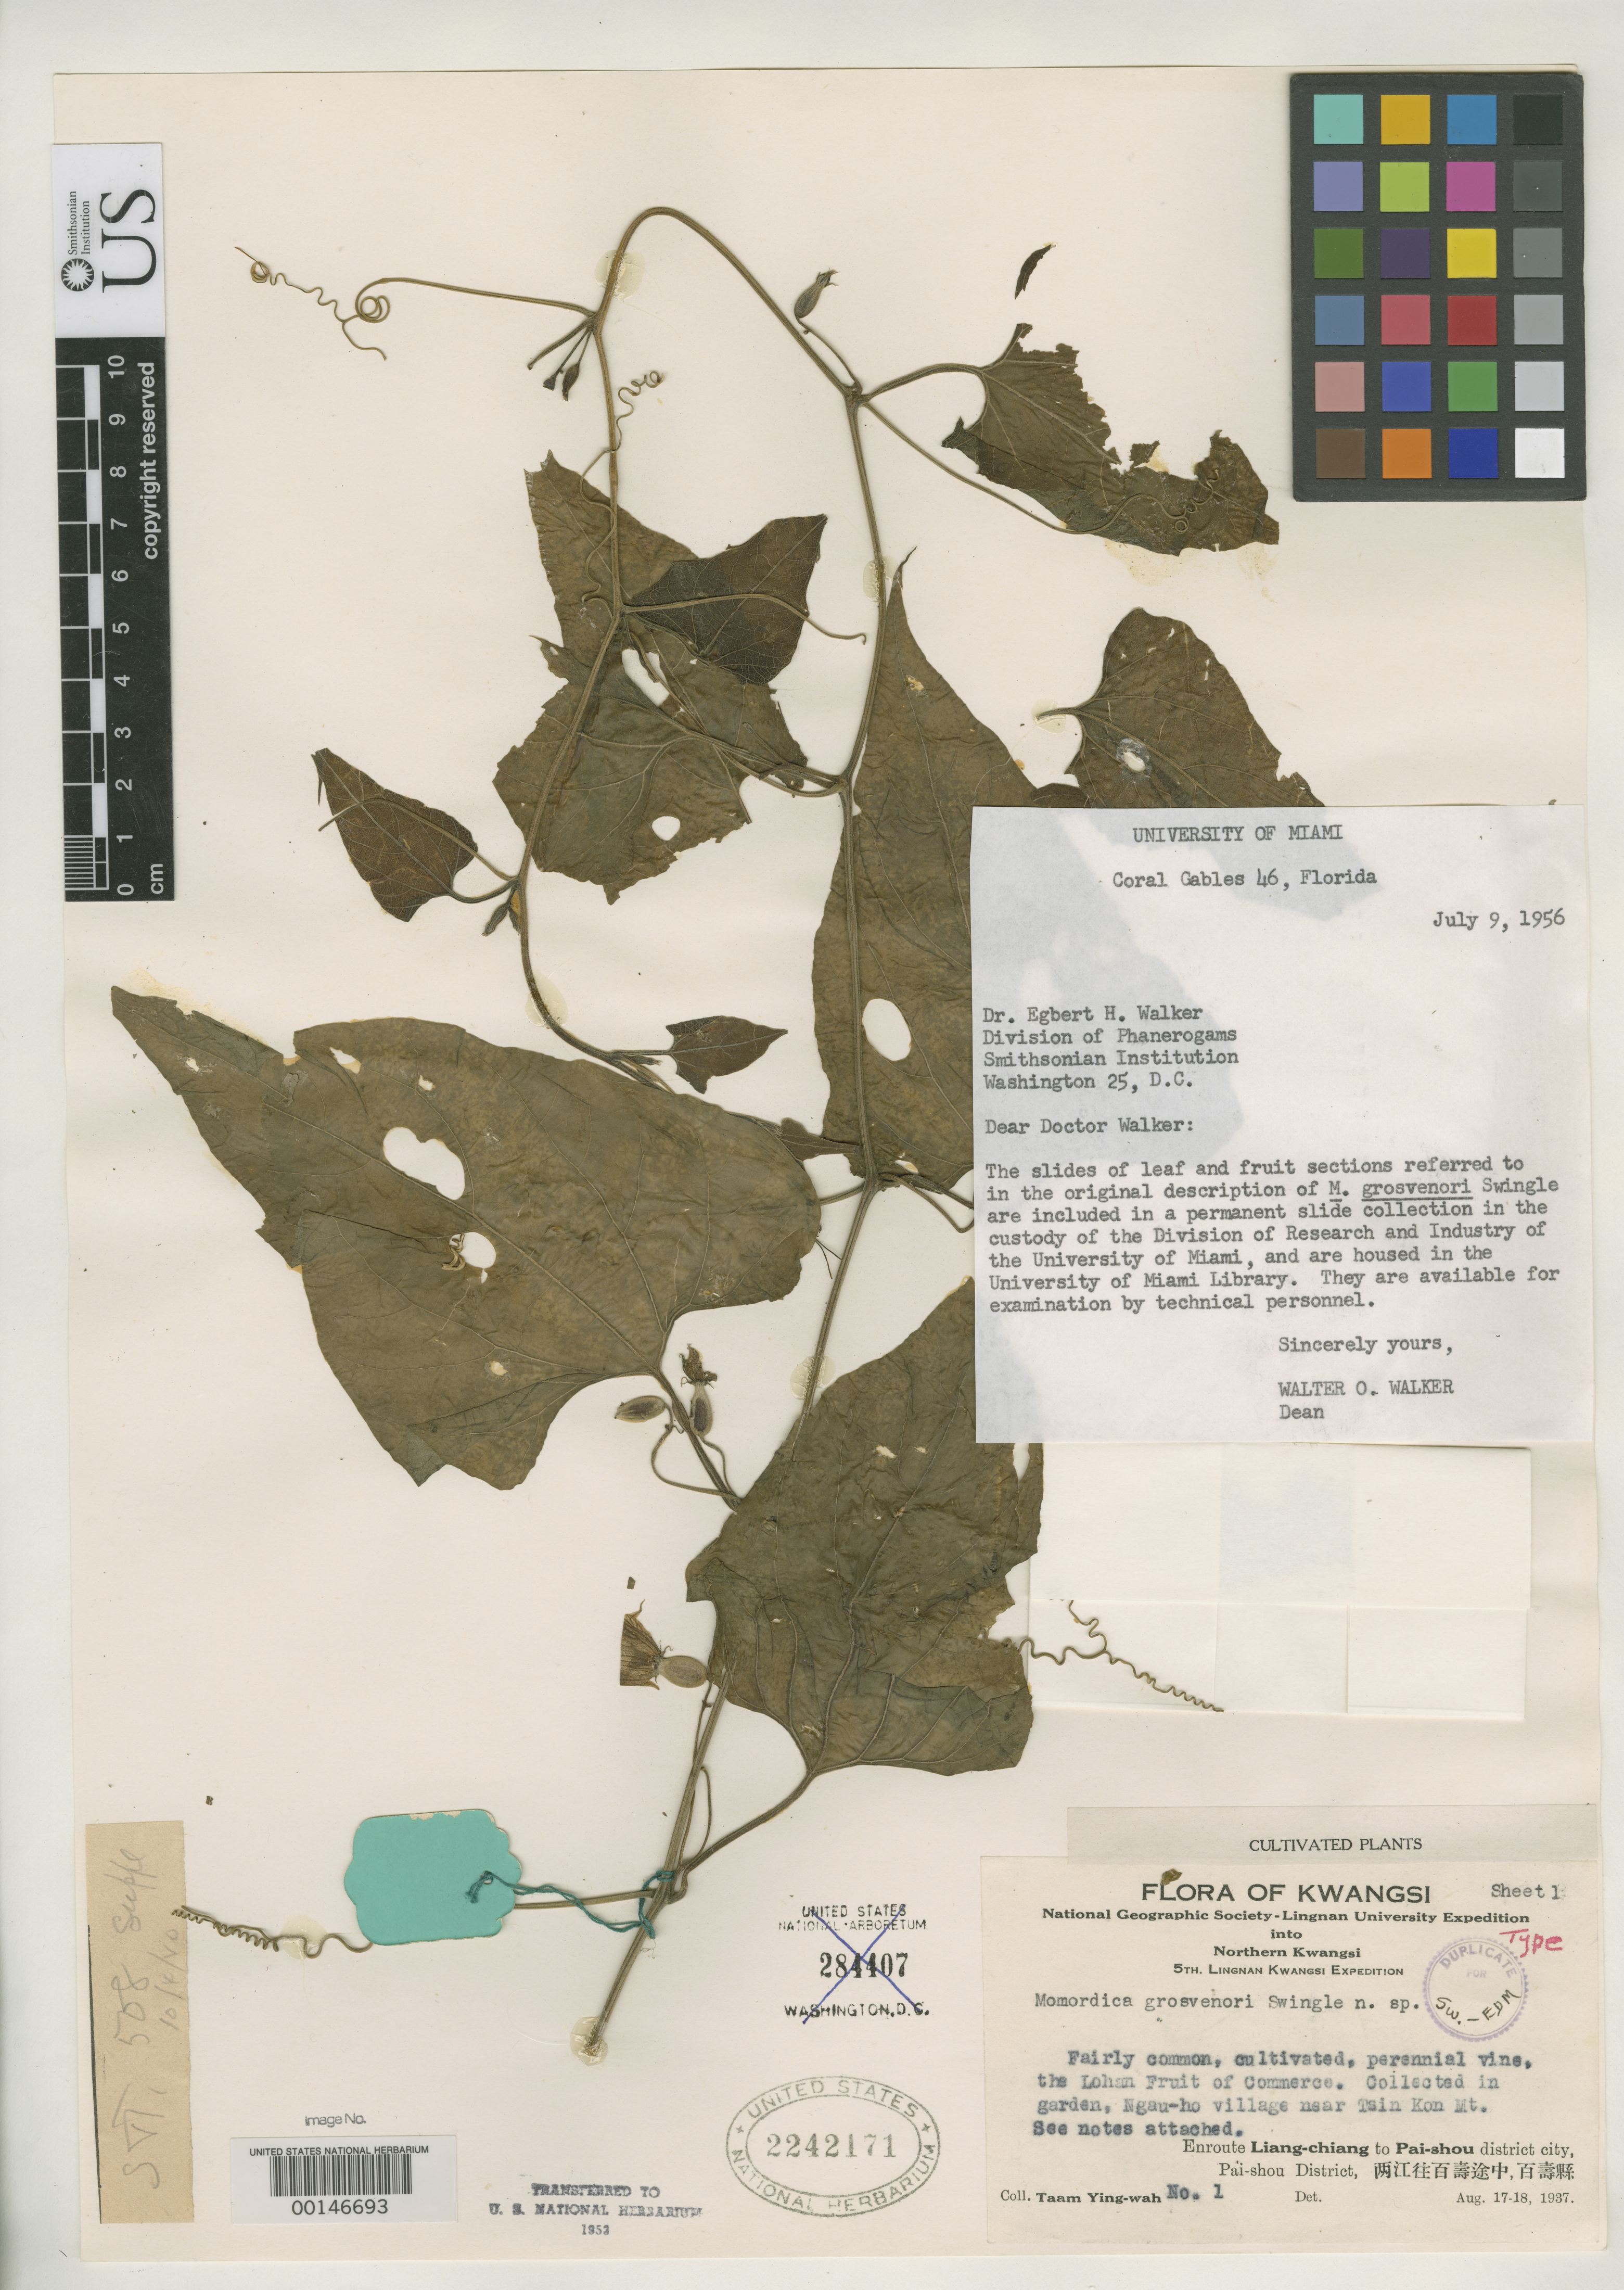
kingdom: Plantae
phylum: Tracheophyta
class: Magnoliopsida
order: Cucurbitales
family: Cucurbitaceae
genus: Momordica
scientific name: Momordica grosvenorii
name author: Swingle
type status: Holotype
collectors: Y. W. Taam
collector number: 1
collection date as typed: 17 Aug 1937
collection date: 1937-08-17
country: China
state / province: Guangxi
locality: Niu-ho village, near Chien-kan.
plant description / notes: Holotype (mounted on 2 sheets), originally deposited at National Arboretum, transferred to U.S. National Herbarium in 1953.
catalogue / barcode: US 2242171